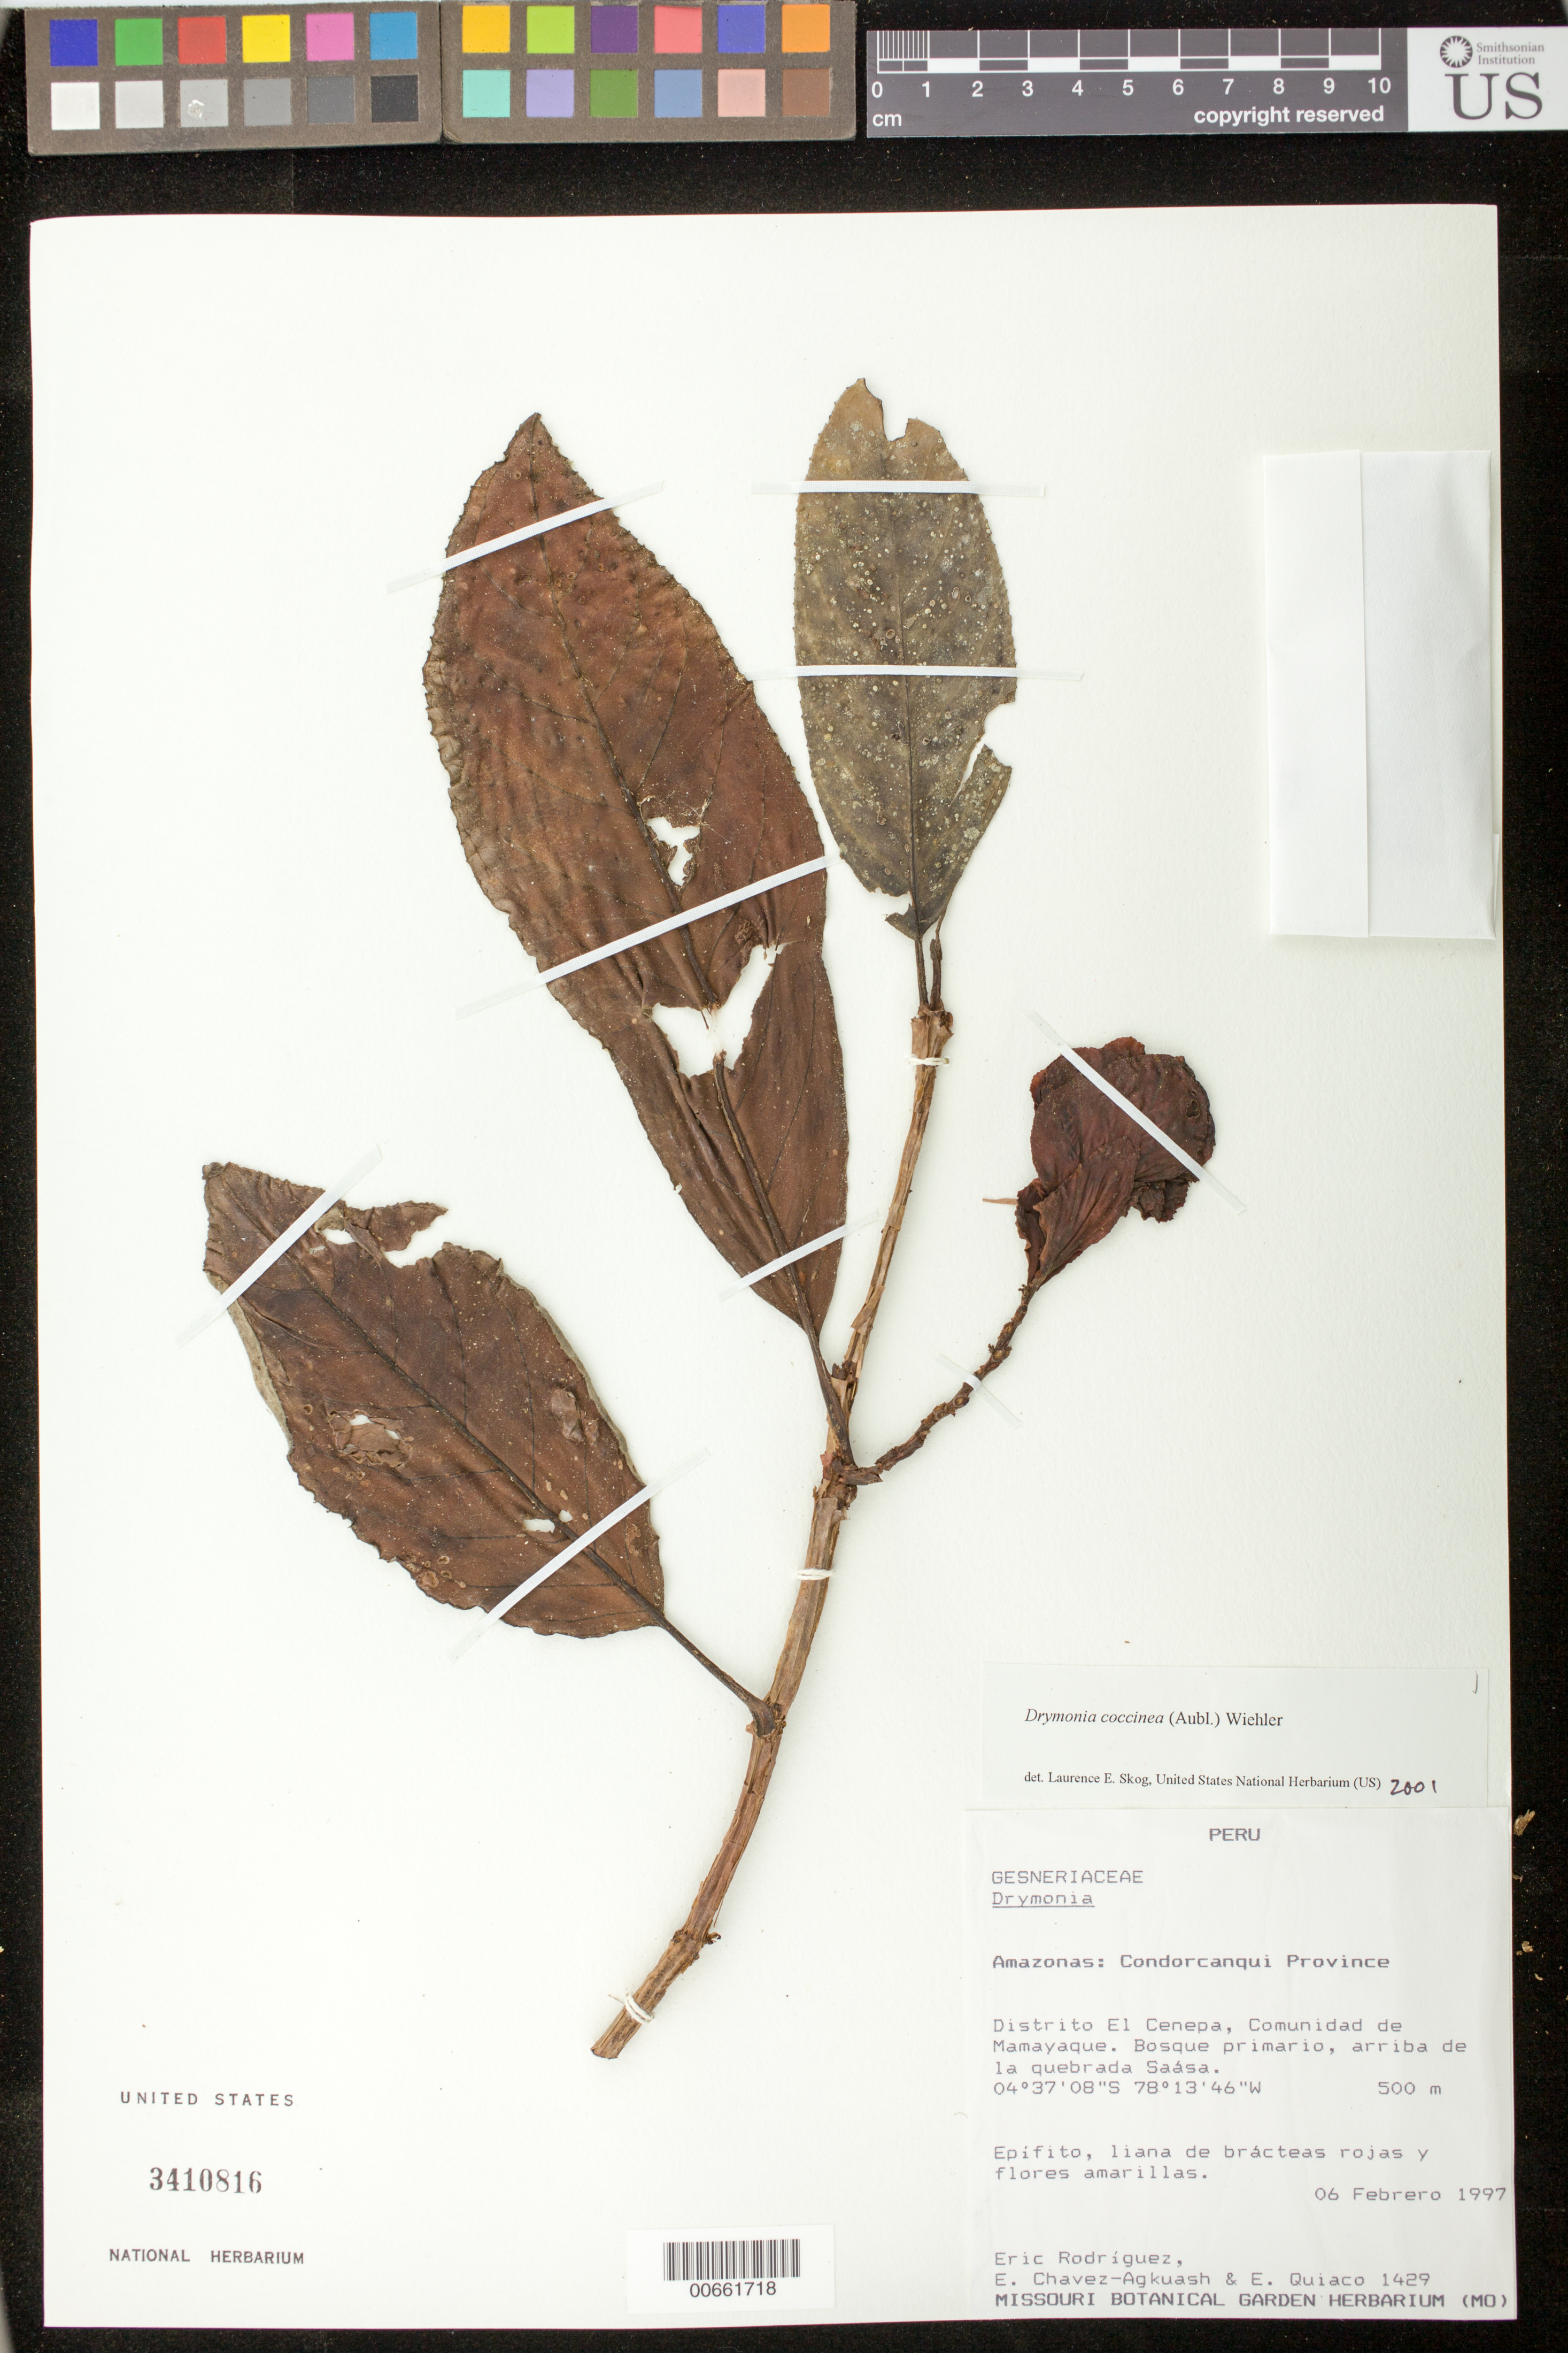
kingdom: Plantae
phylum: Tracheophyta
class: Magnoliopsida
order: Lamiales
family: Gesneriaceae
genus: Drymonia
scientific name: Drymonia coccinea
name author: (Aubl.) Wiehler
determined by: Skog, Laurence E.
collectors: E. Rodriguez, E. Chavez-Agkuash & E. Quiaco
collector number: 1429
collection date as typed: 06 Feb 1997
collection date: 1997-02-06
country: Peru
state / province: Amazonas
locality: Prov. Condorcanqui, Distrito El Cenepa, comunidad de Mamayaque, arriba de la quebrada Saása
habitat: Bosque primario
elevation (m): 500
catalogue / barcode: US 3410816